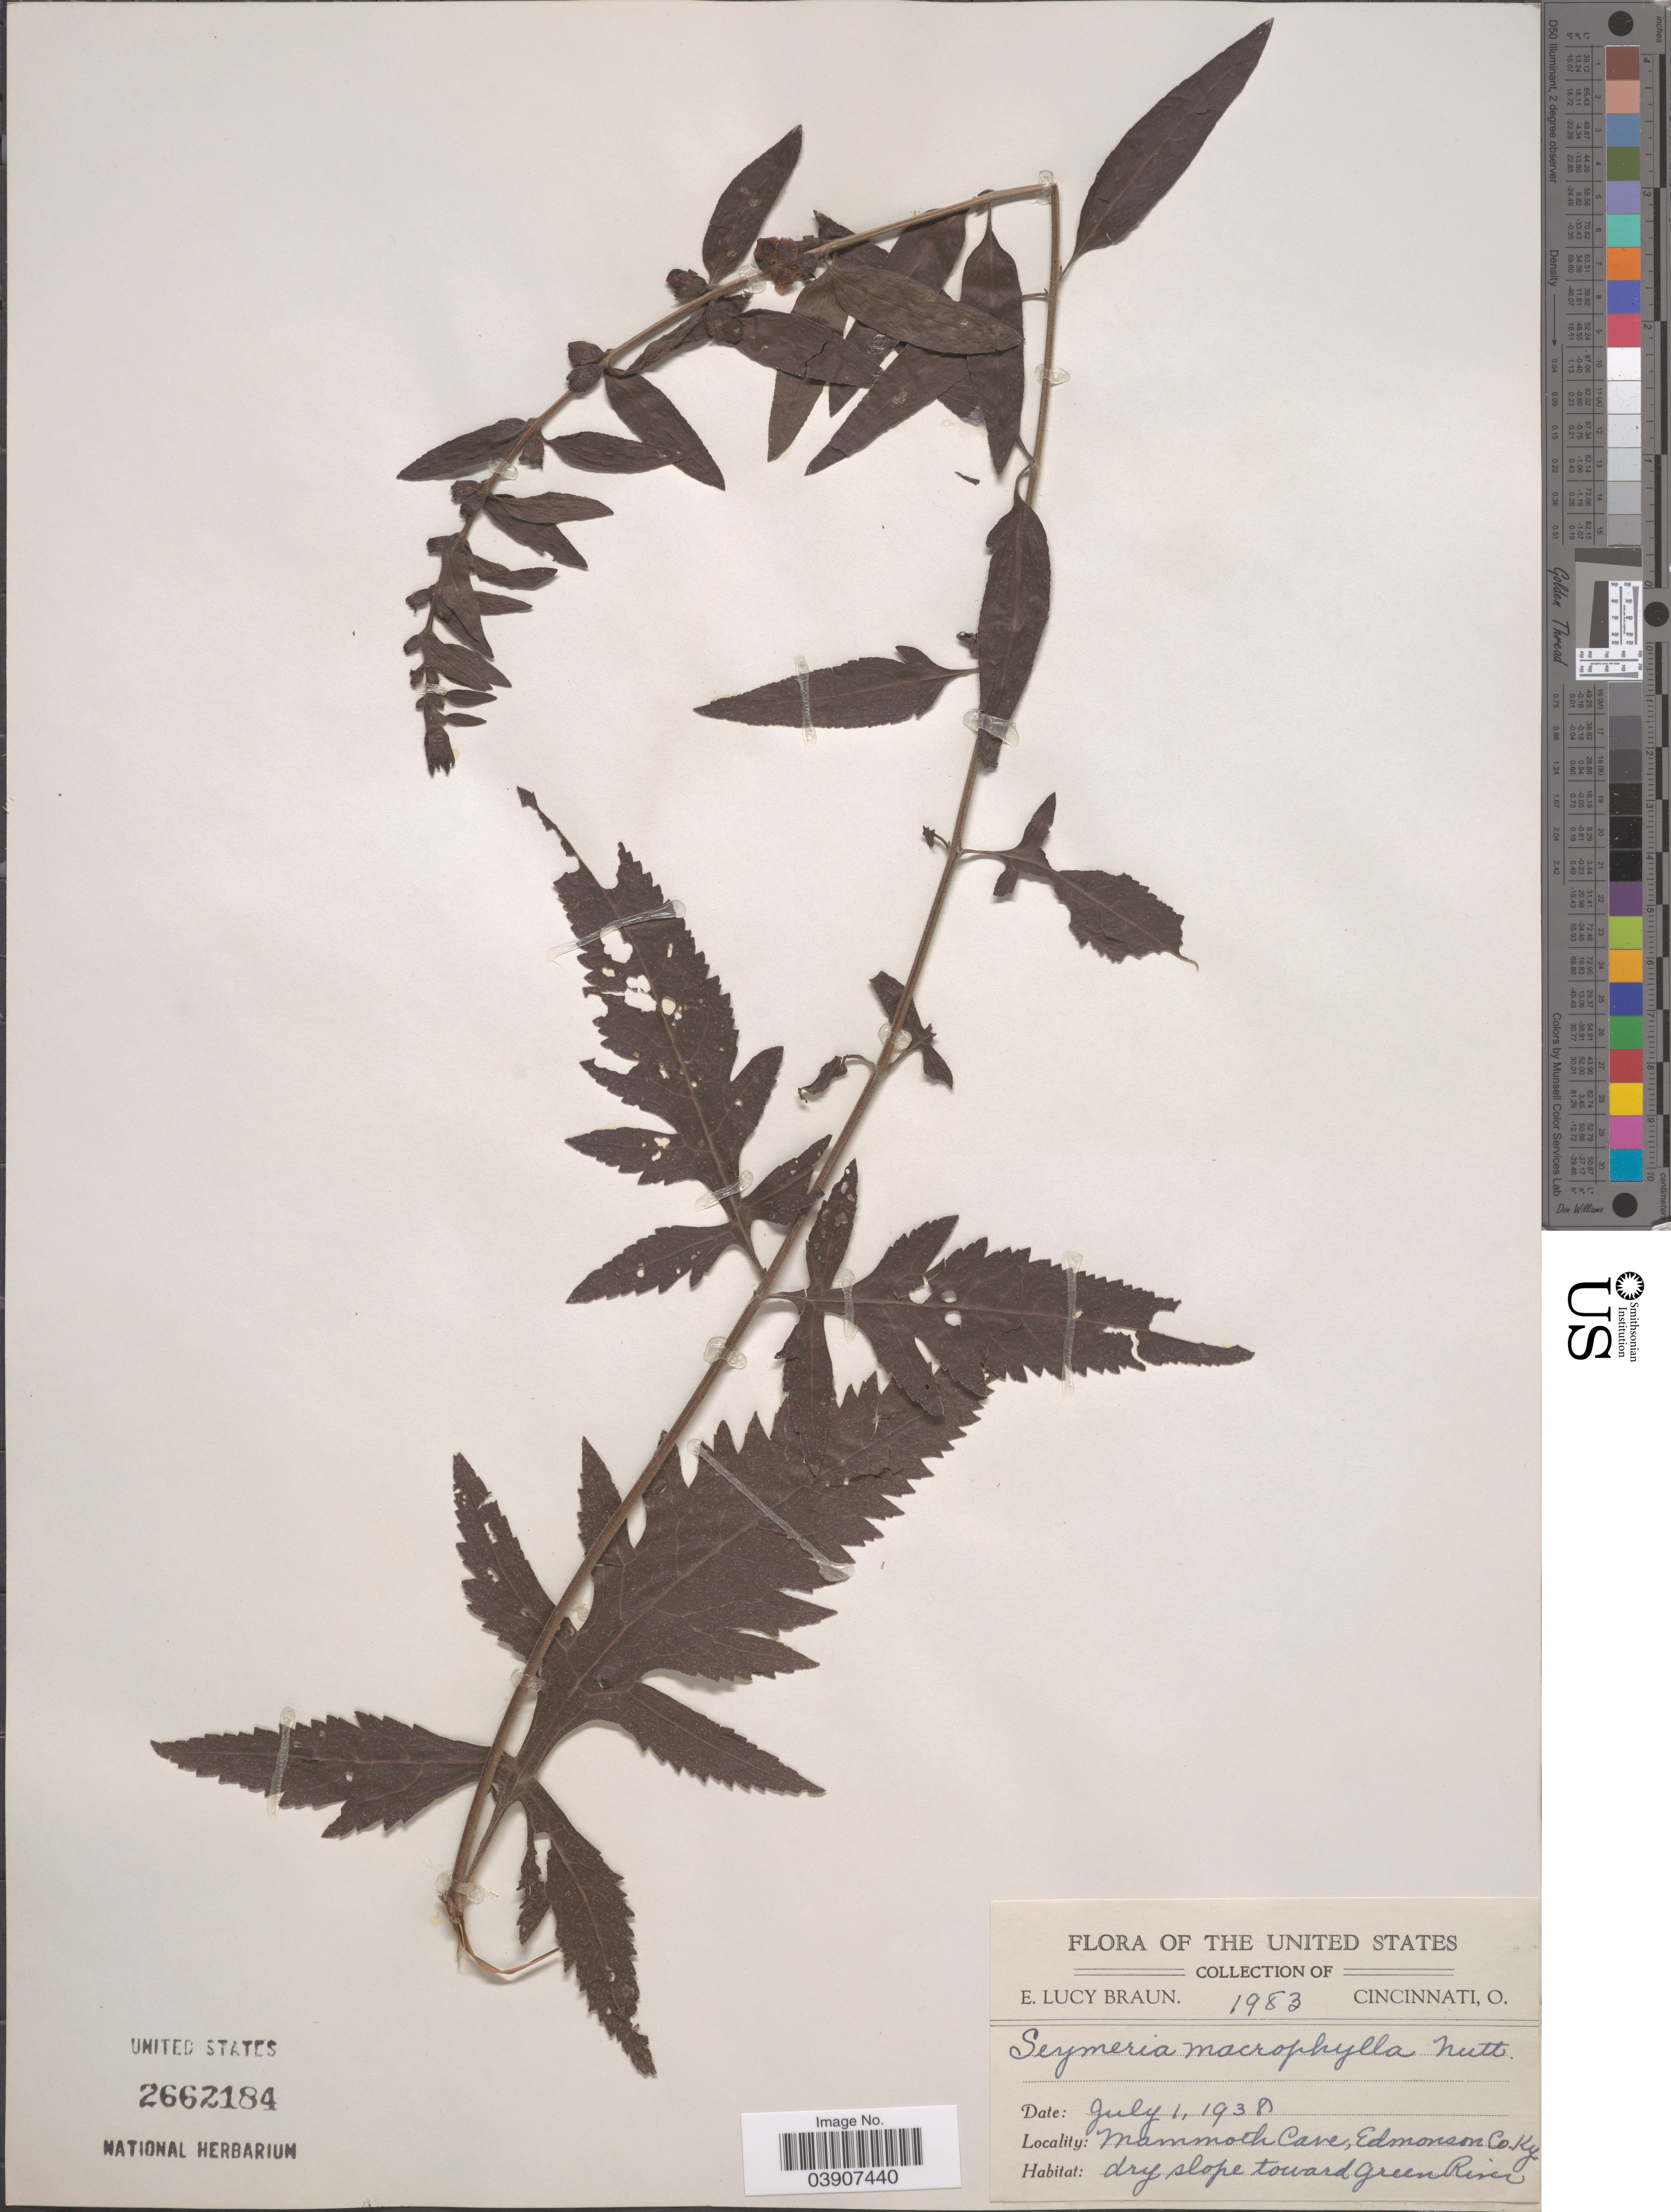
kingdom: Plantae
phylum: Tracheophyta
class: Magnoliopsida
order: Lamiales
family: Orobanchaceae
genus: Seymeria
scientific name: Seymeria macrophylla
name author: Nutt.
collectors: E. L. Braun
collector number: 1983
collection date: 1938-07-01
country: United States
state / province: Kentucky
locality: Mammoth Cave, Edmonson Co. Dry slope toward Green River.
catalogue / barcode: US 2662184